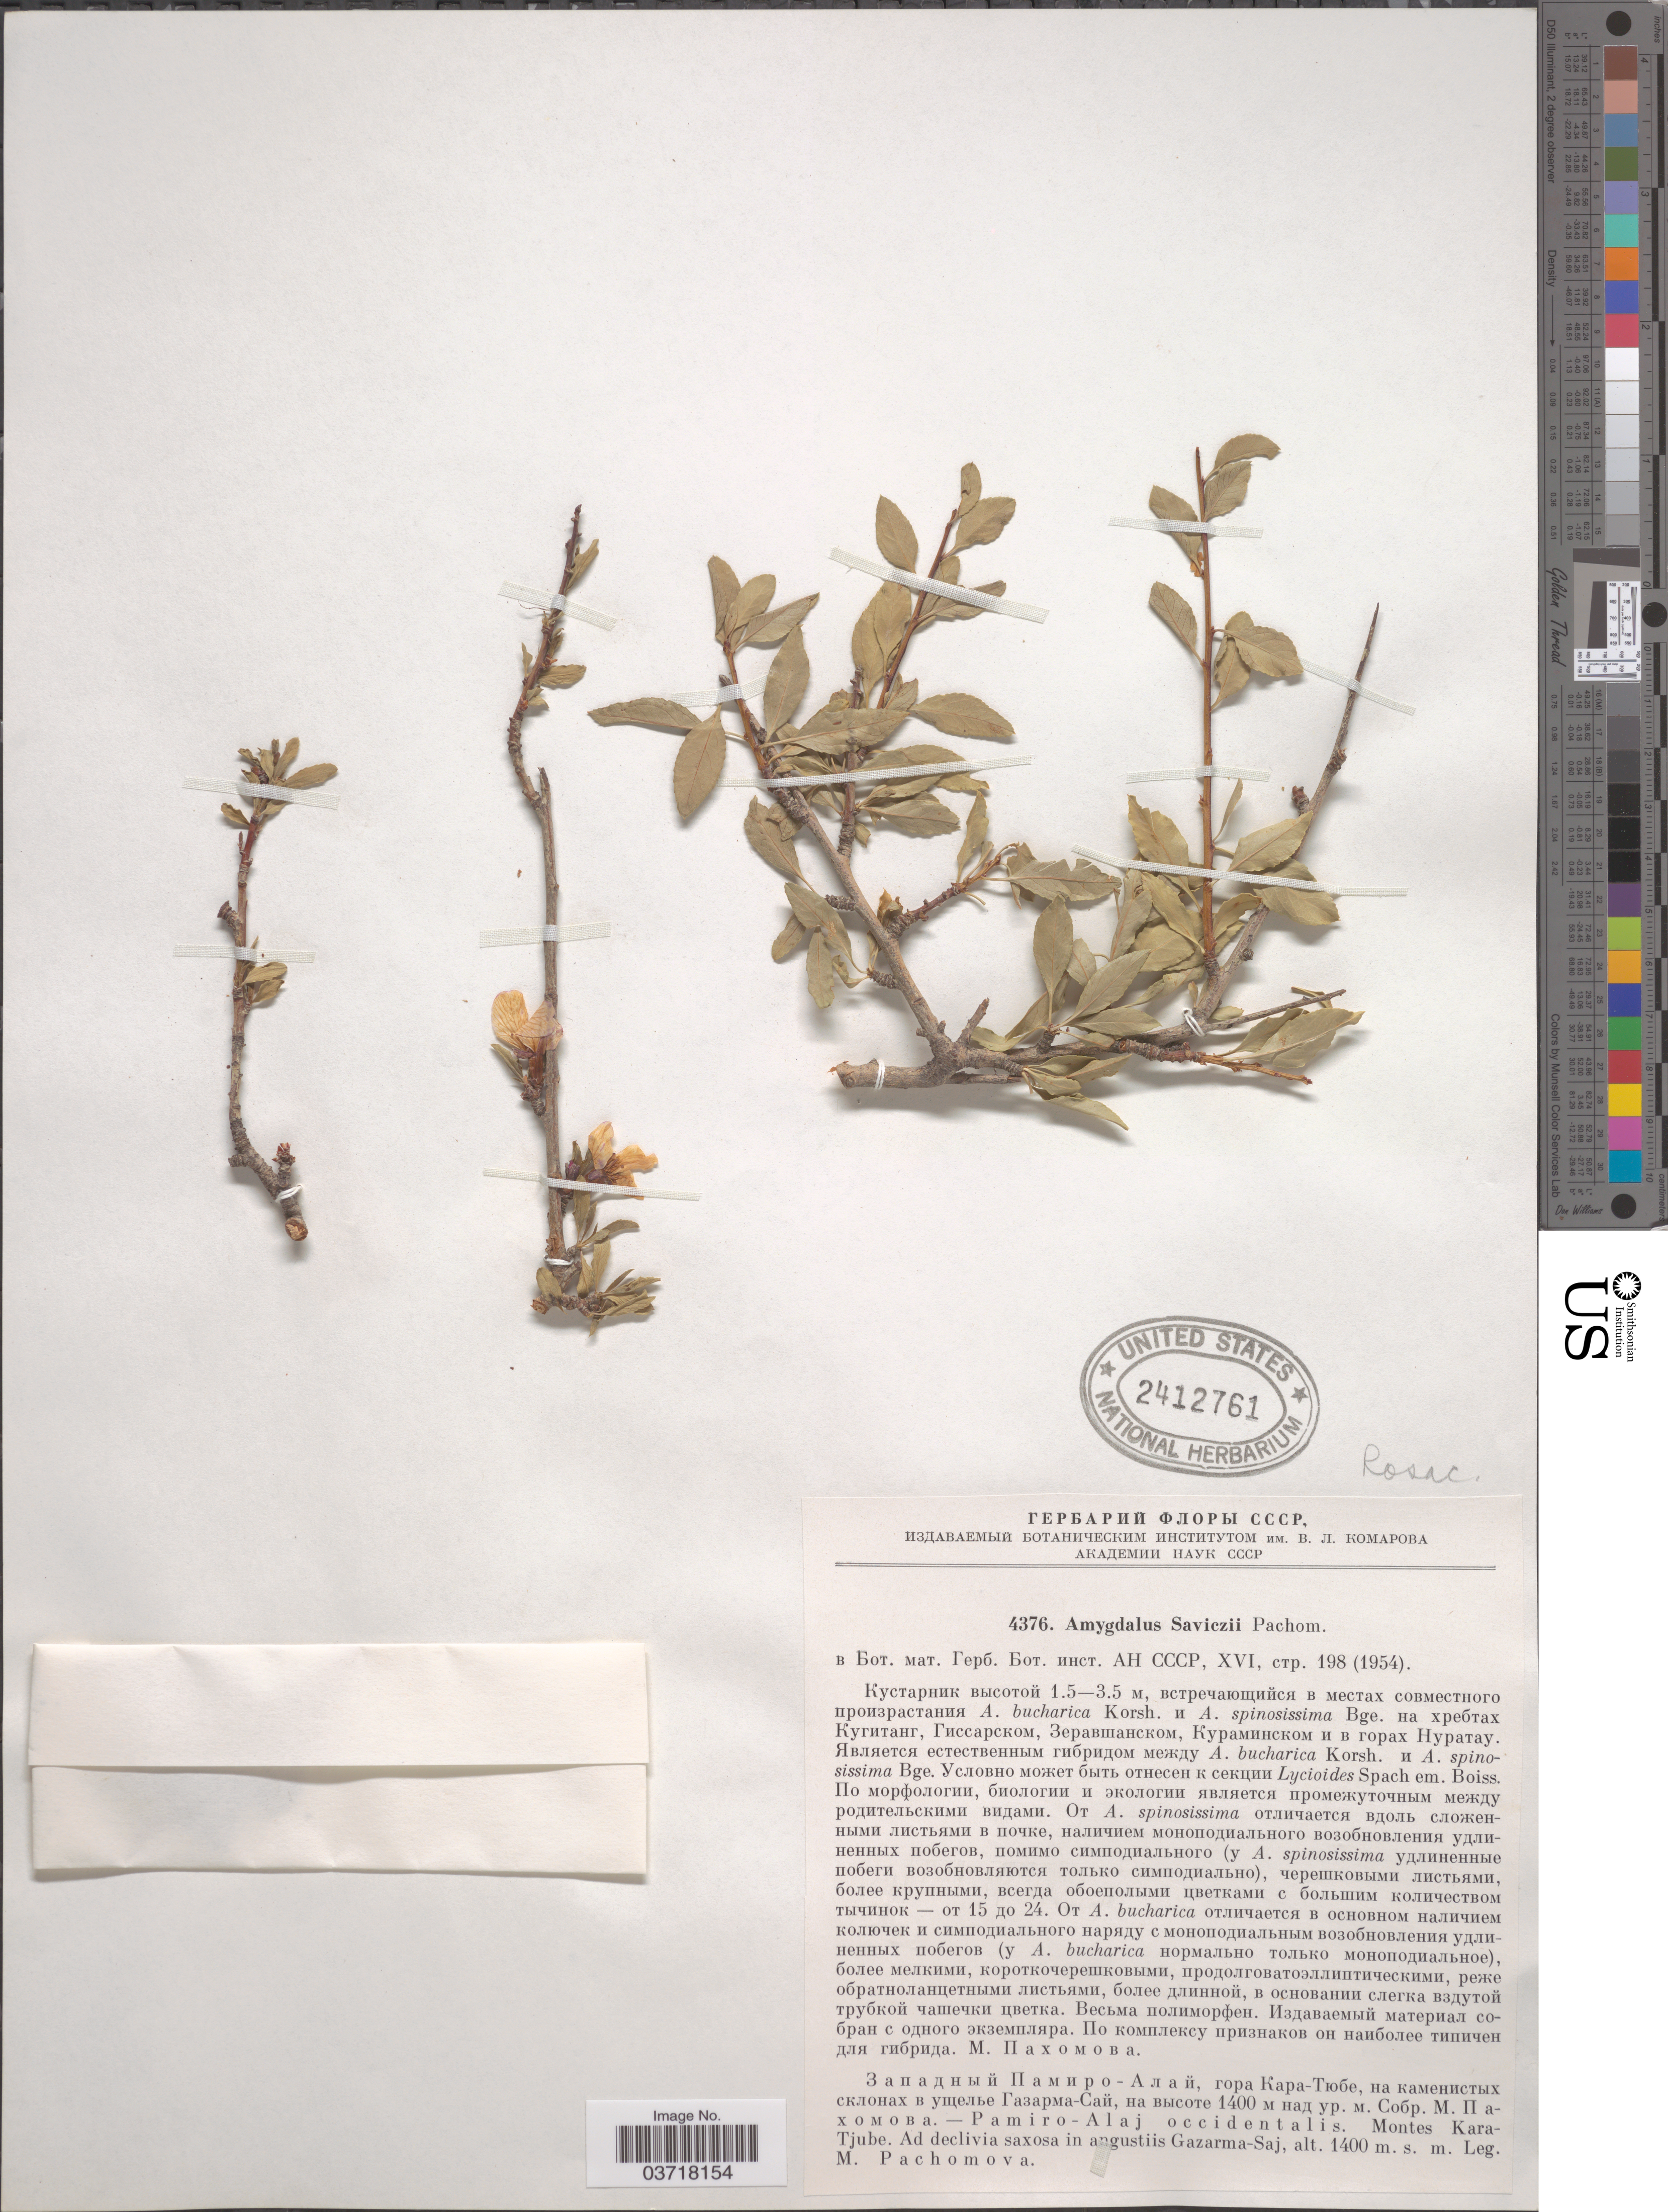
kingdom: Plantae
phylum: Tracheophyta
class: Magnoliopsida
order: Rosales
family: Rosaceae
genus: Prunus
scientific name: Prunus x saviczii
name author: (Pachom.) Eisenman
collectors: M. Pachomova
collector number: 4376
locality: Pamiro - Alaj occidentalis. Montes Kara-Tjube. Ad declivia saxosa in angustiis Gazarma-Saj.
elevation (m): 1400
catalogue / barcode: US 2412761